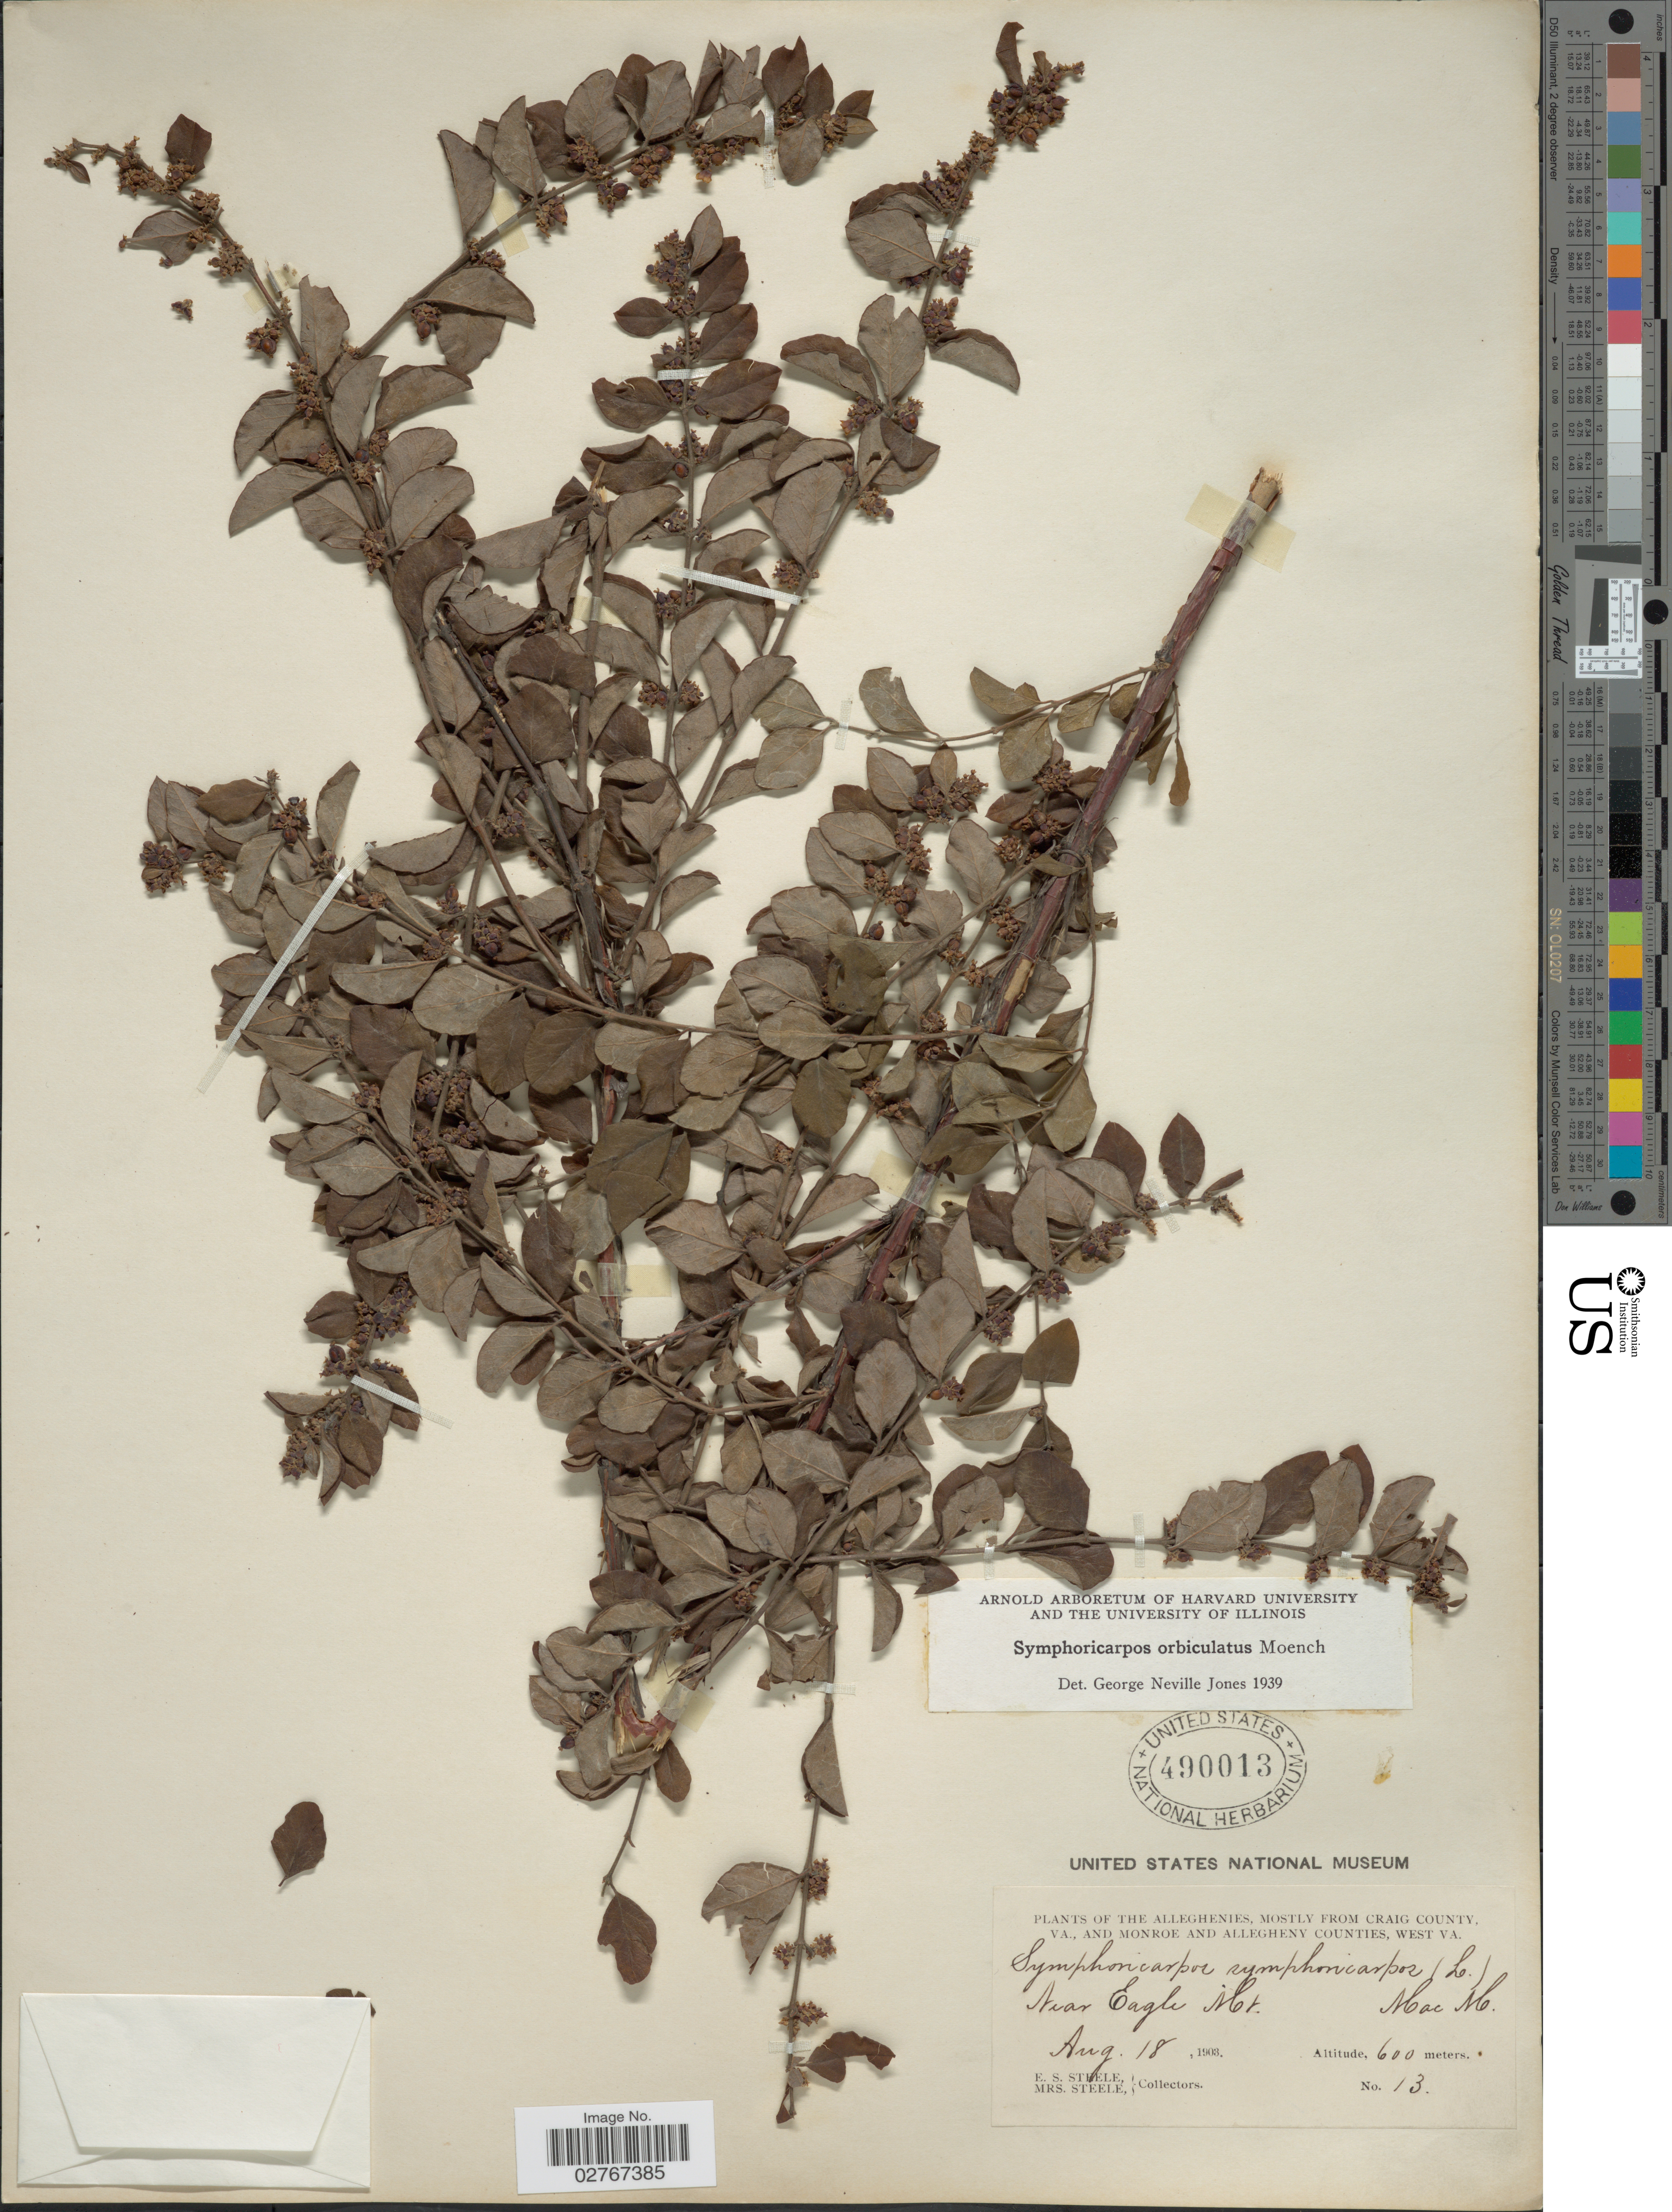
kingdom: Plantae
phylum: Tracheophyta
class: Magnoliopsida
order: Dipsacales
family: Caprifoliaceae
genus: Symphoricarpos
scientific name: Symphoricarpos orbiculatus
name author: Moench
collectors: E. Steele & Mrs. E. S. Steele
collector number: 13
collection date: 1903-08-18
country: United States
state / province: Virginia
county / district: Craig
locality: The Alleghenies, mostly from Craig County, Va., and Monroe and Allegheny Counties, West Va. Near Eagle Mt.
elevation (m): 600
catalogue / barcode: US 490013